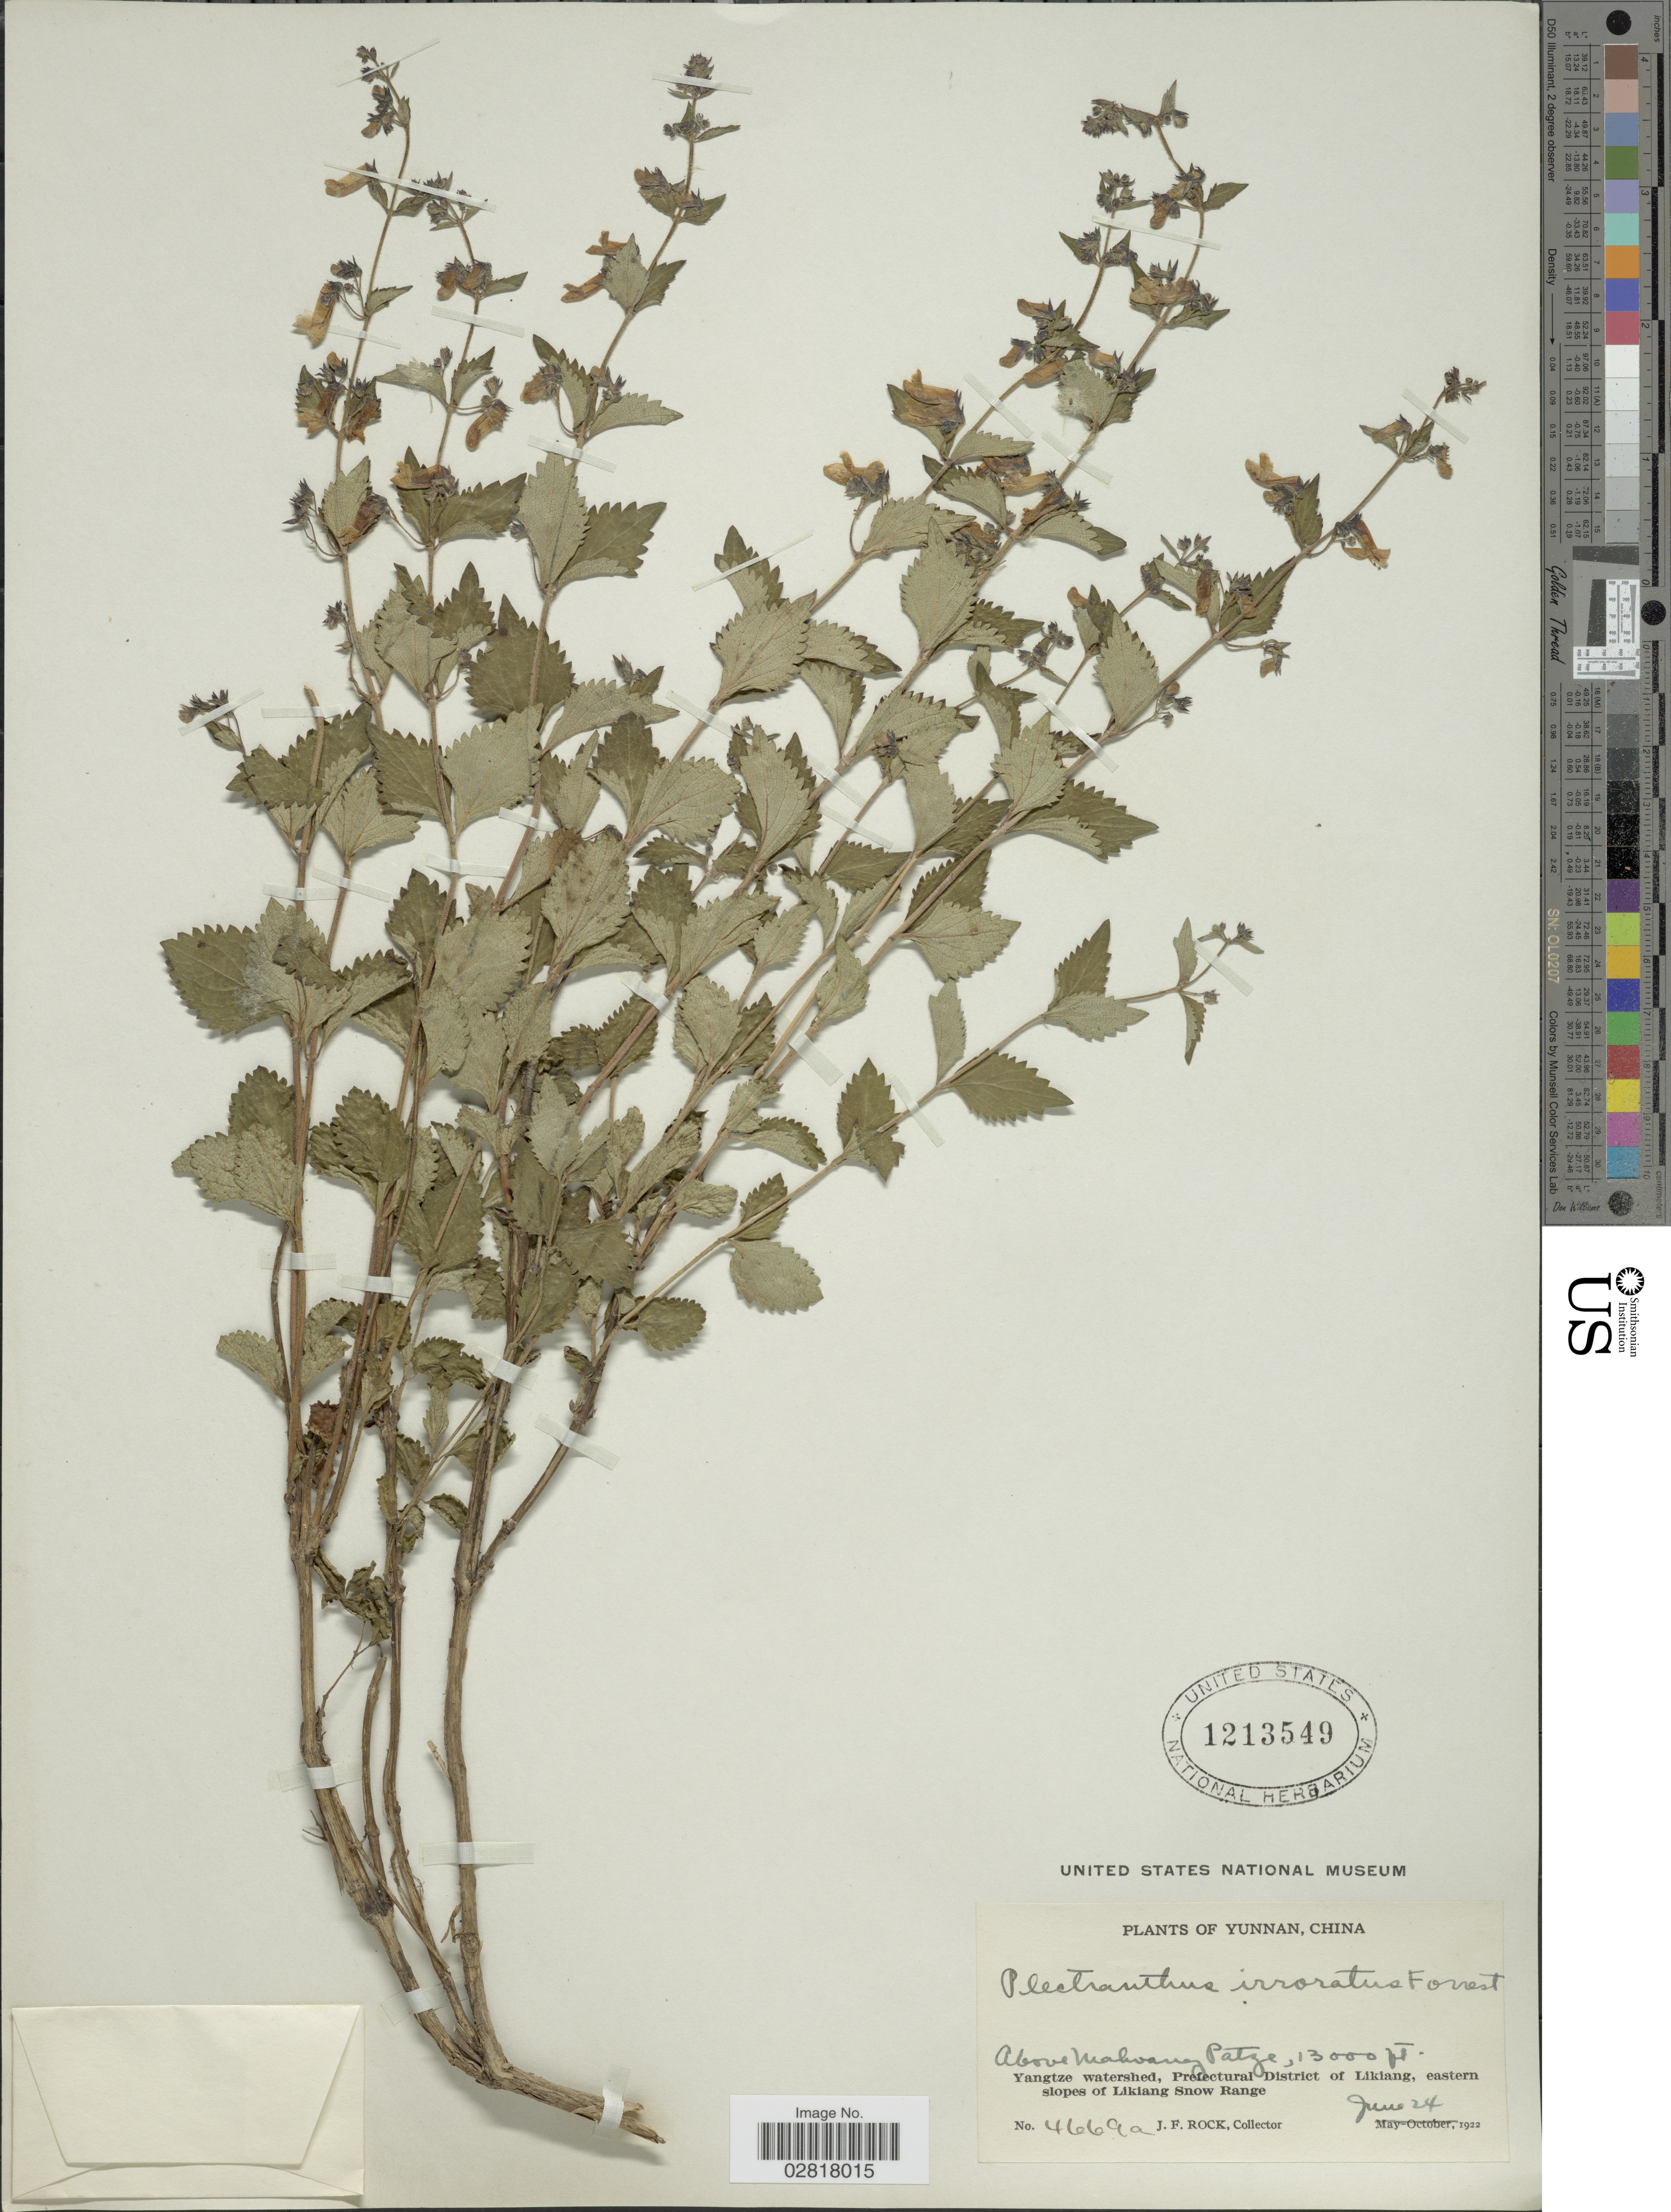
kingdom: Plantae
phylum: Tracheophyta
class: Magnoliopsida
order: Lamiales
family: Lamiaceae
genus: Plectranthus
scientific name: Plectranthus irroratus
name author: Forrest ex Diels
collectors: J. Rock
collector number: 4669a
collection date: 1922-06-24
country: China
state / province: Yunnan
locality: Above Makoang Patze, Yangtze watershed, Prefectural District of Likiang, eastern slopes of Likiang Snow Range.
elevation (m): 3962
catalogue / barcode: US 1213549